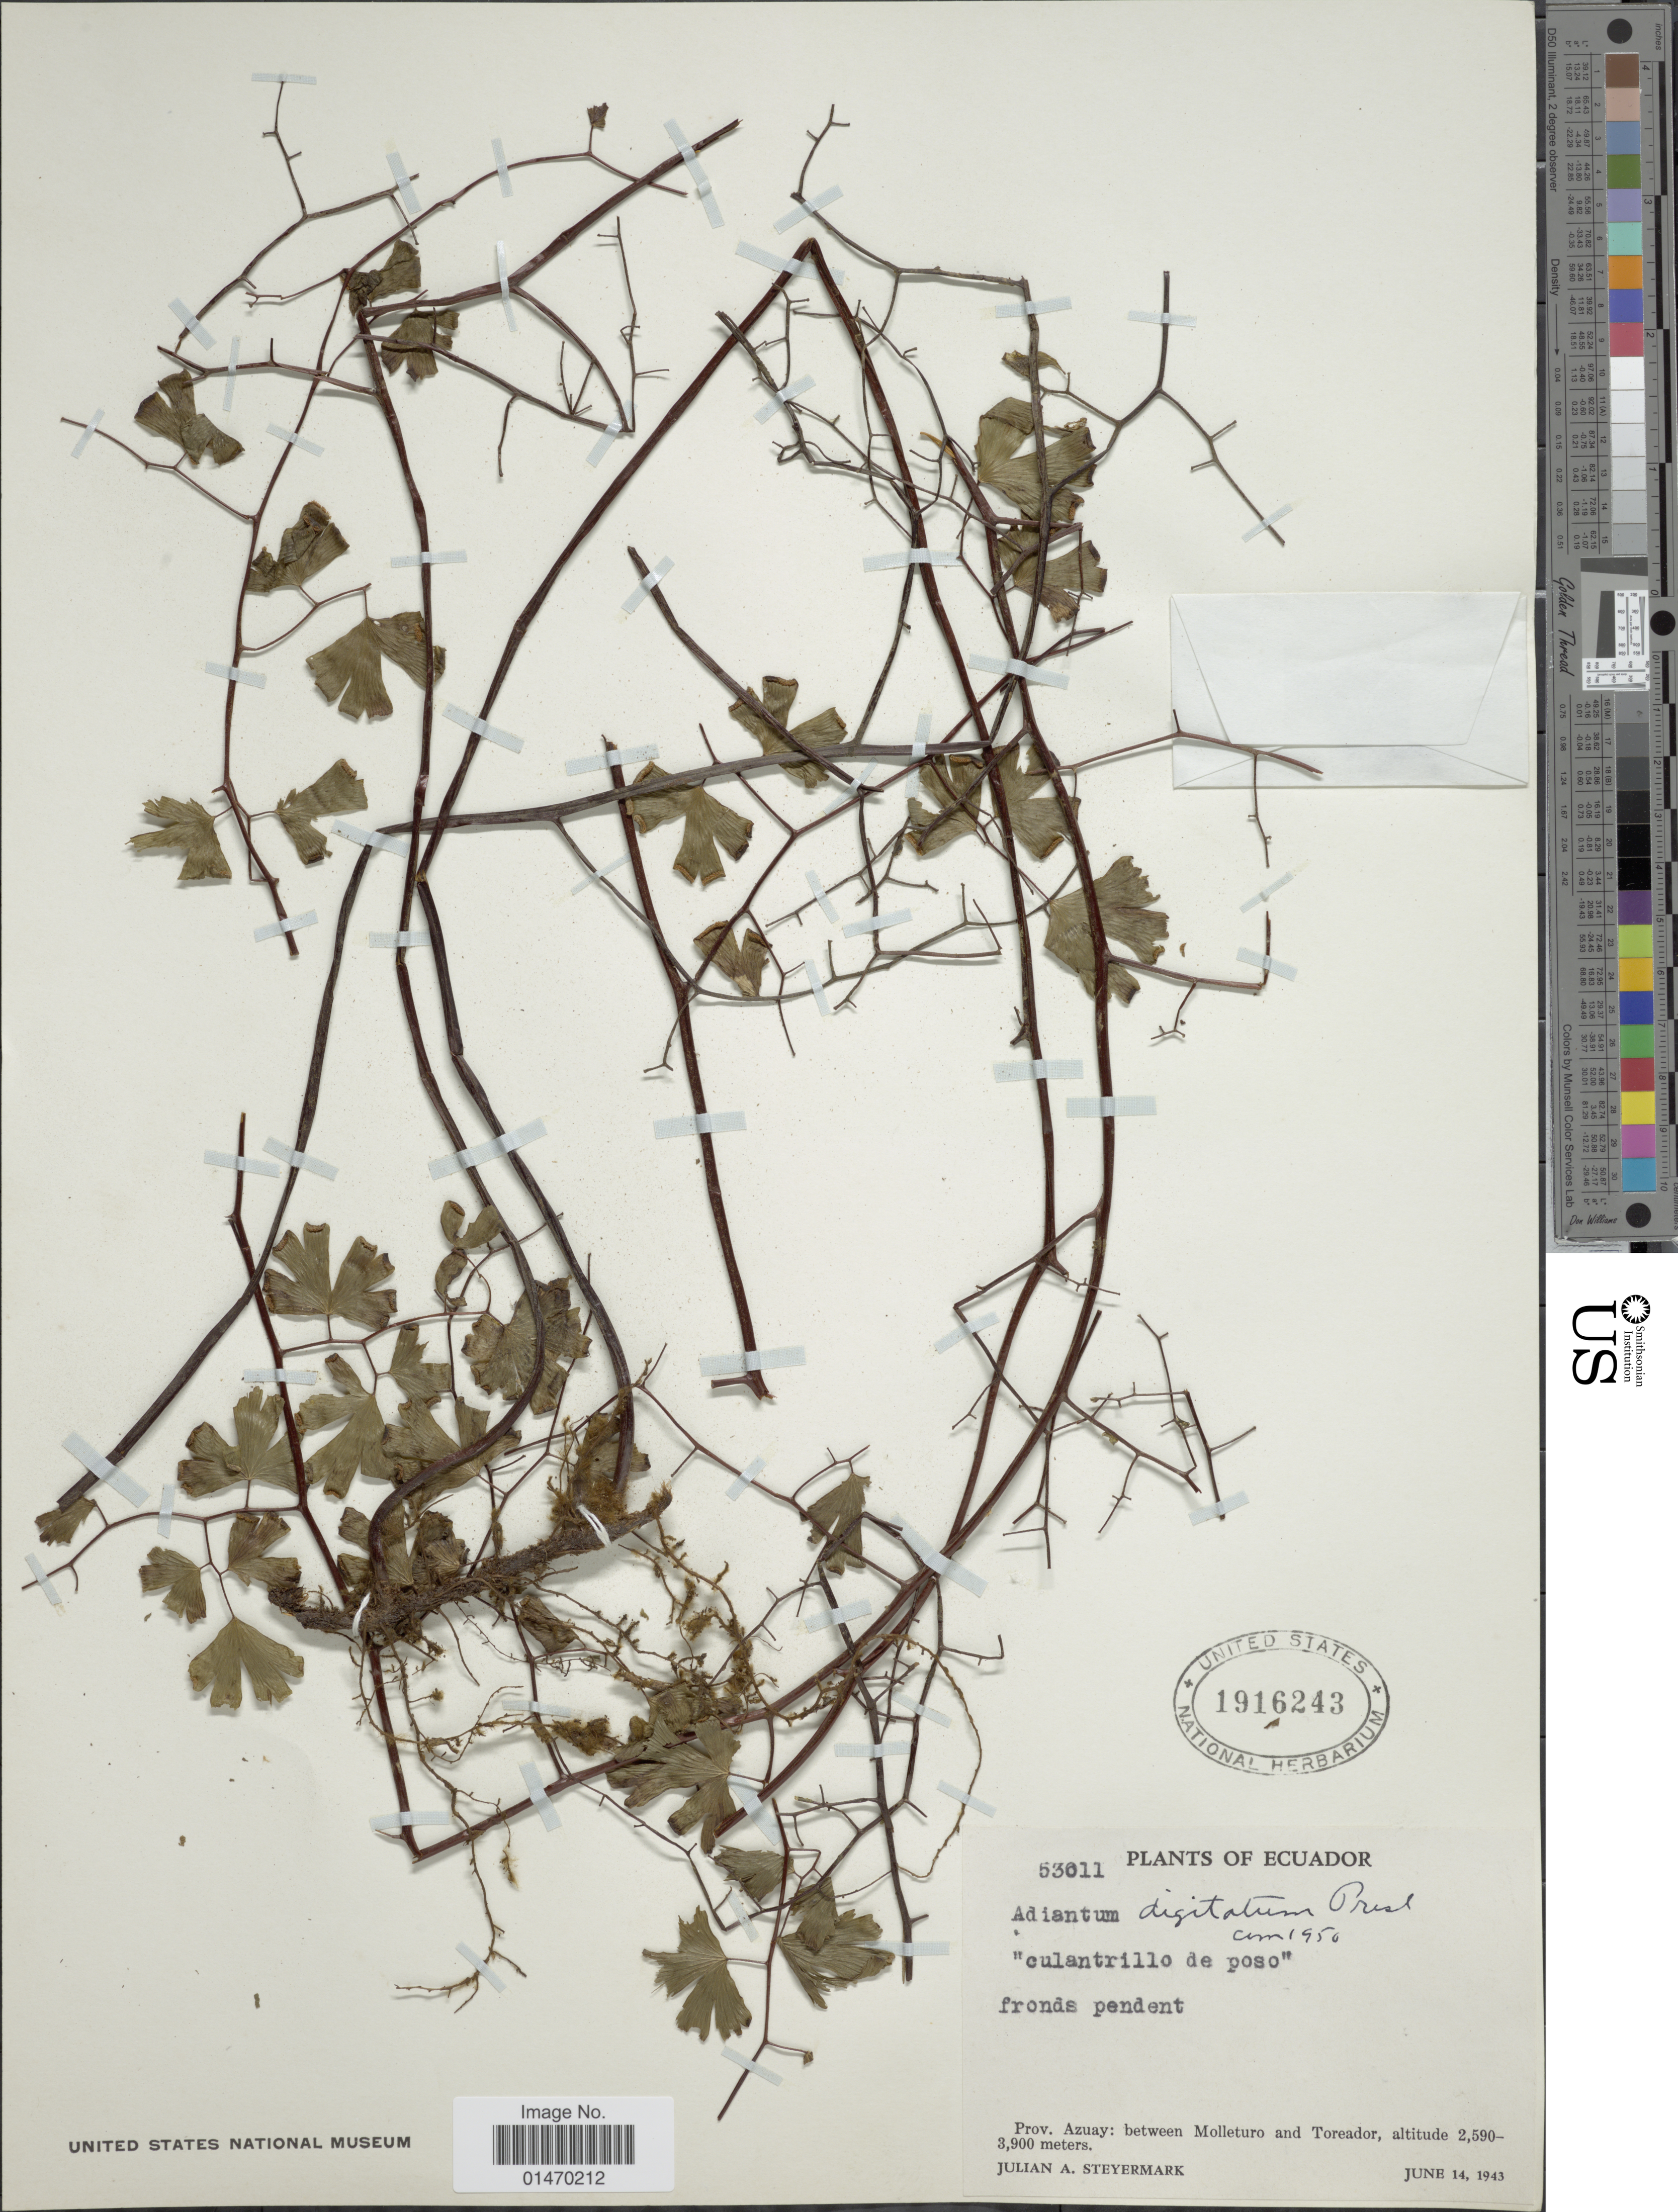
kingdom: Plantae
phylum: Tracheophyta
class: Polypodiopsida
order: Polypodiales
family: Pteridaceae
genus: Adiantum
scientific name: Adiantum digitatum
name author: Hook.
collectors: J. Steyermark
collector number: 53011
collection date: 1943-06-14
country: Ecuador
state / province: Azuay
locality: Between Molleturo and Toreador.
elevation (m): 2590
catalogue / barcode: US 1916243